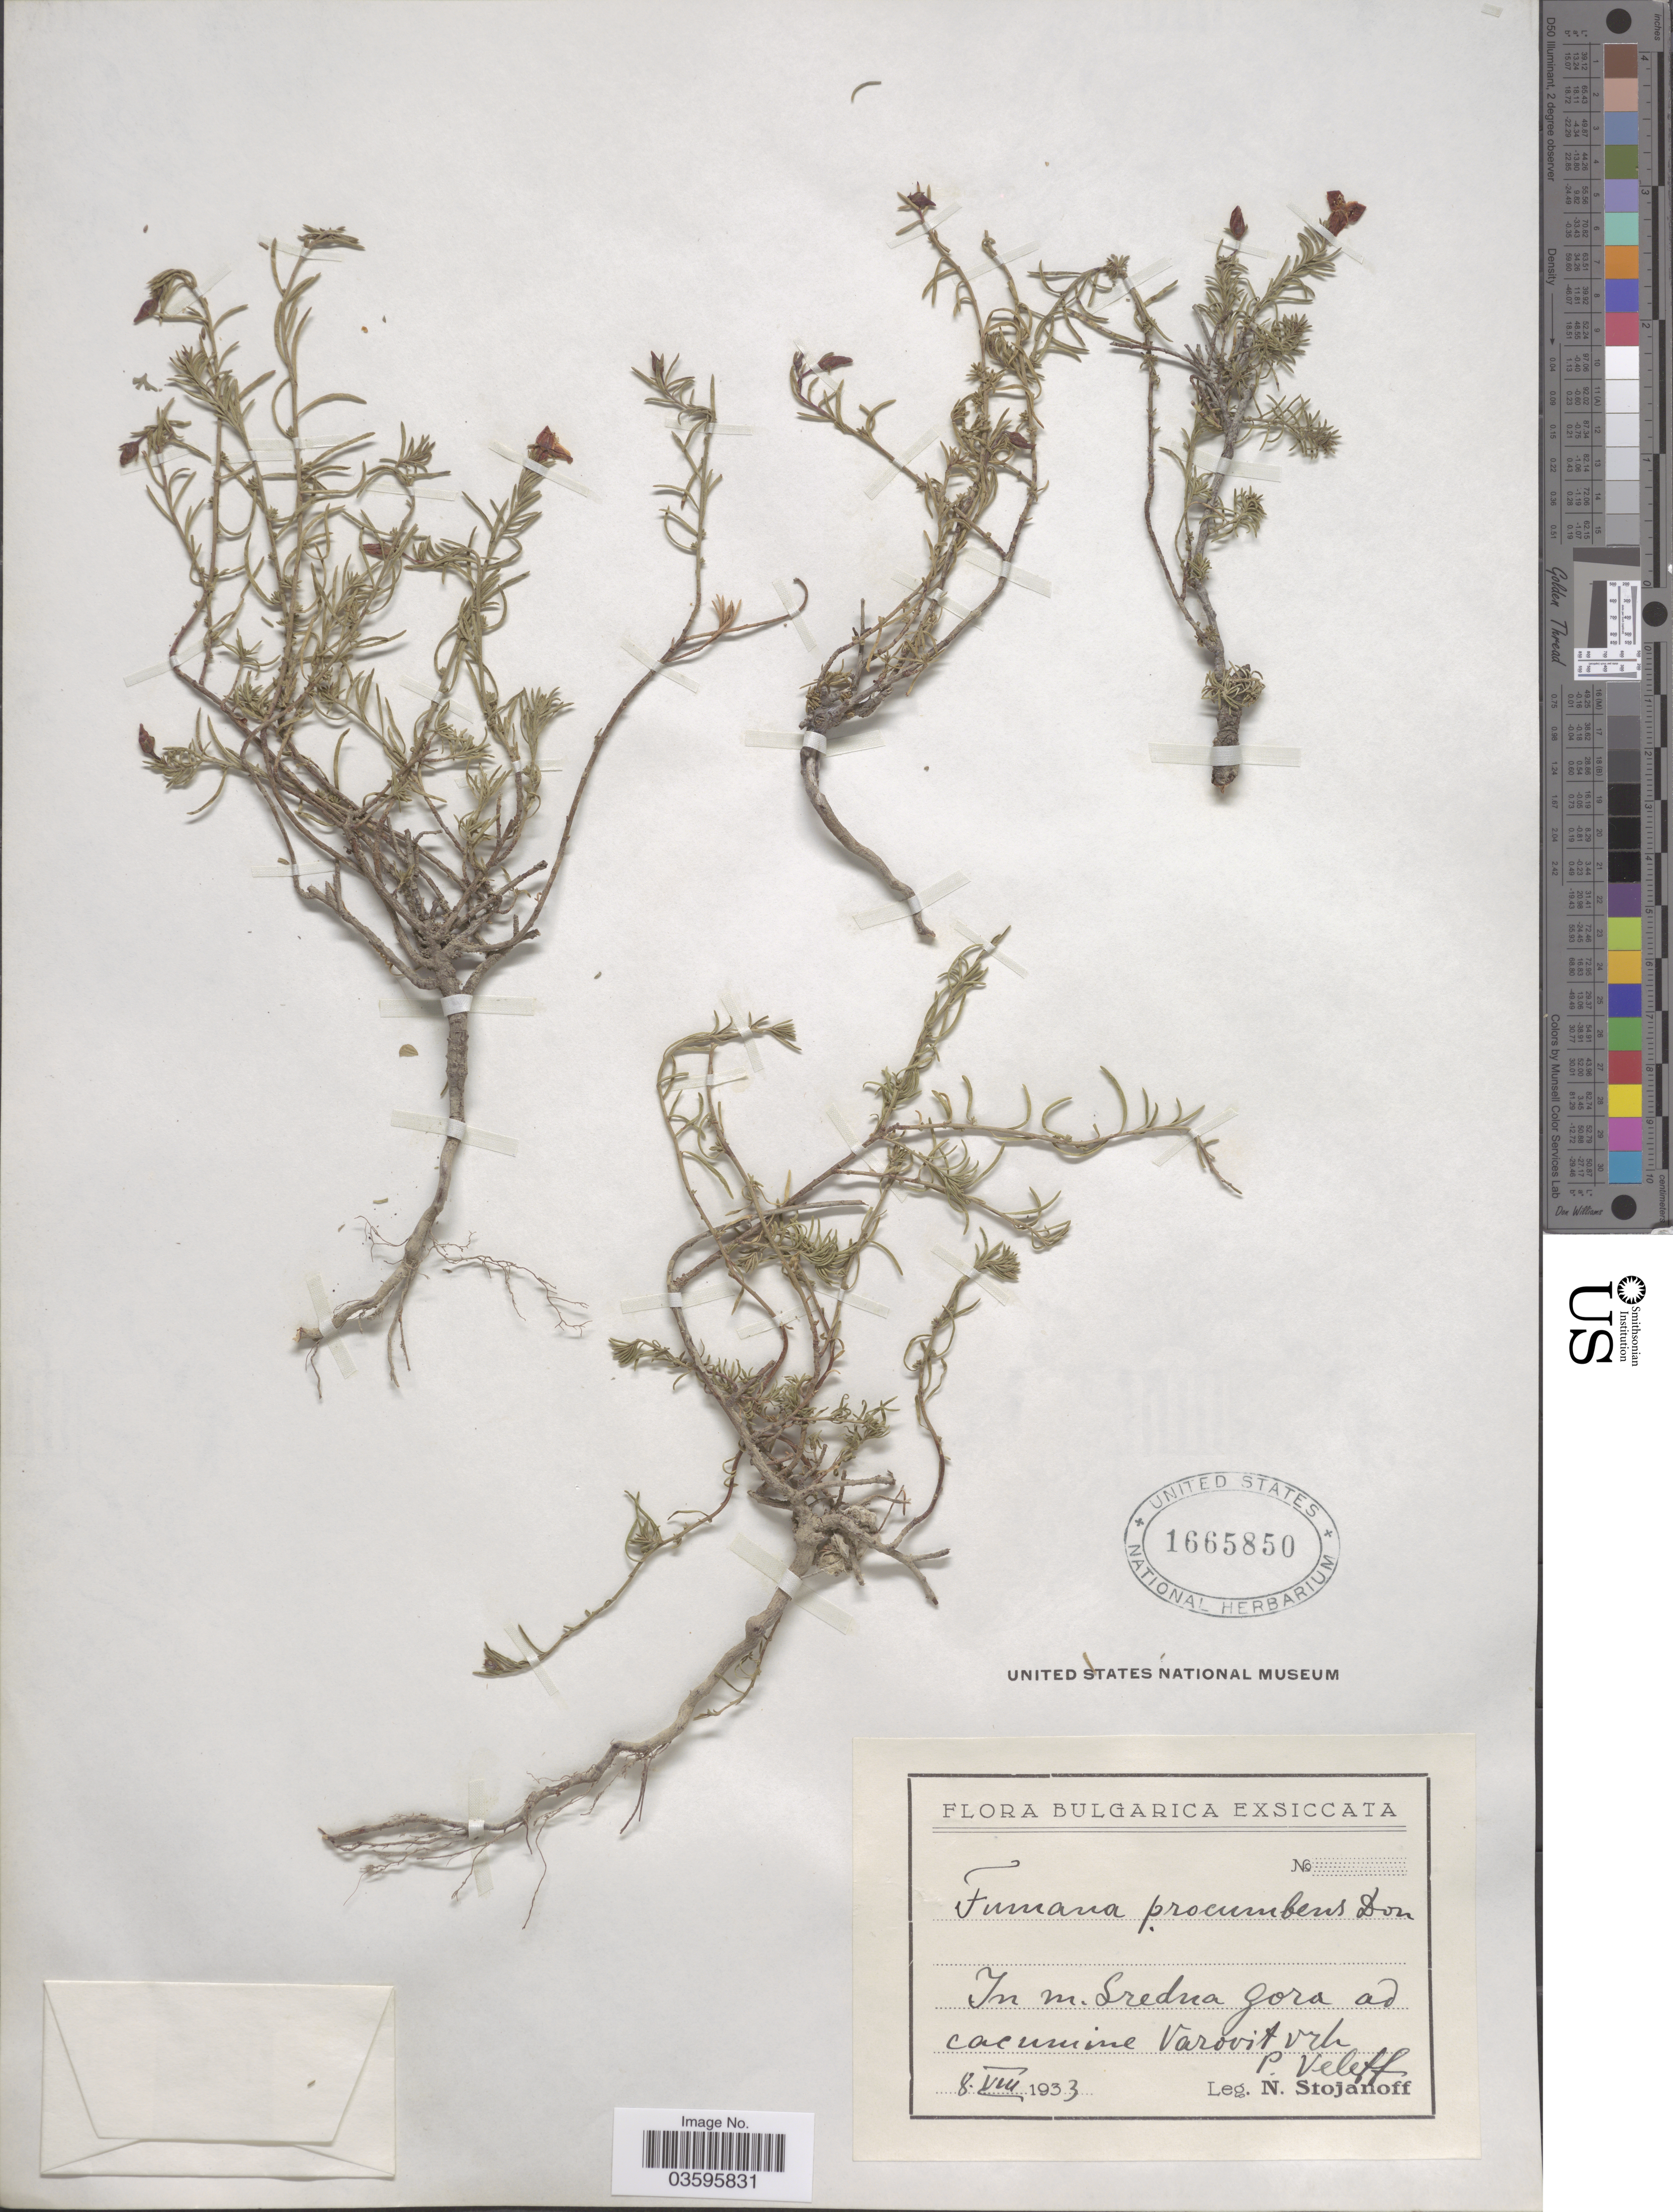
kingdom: Plantae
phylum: Tracheophyta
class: Magnoliopsida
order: Ranunculales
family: Papaveraceae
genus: Fumaria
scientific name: Fumaria procumbens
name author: Dun.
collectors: P. Veleff & N. Stojanoff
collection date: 1933-08-08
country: Bulgaria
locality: In m. Sredna gora ad cacumine Varovitveh [interpreted].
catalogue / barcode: US 1665850